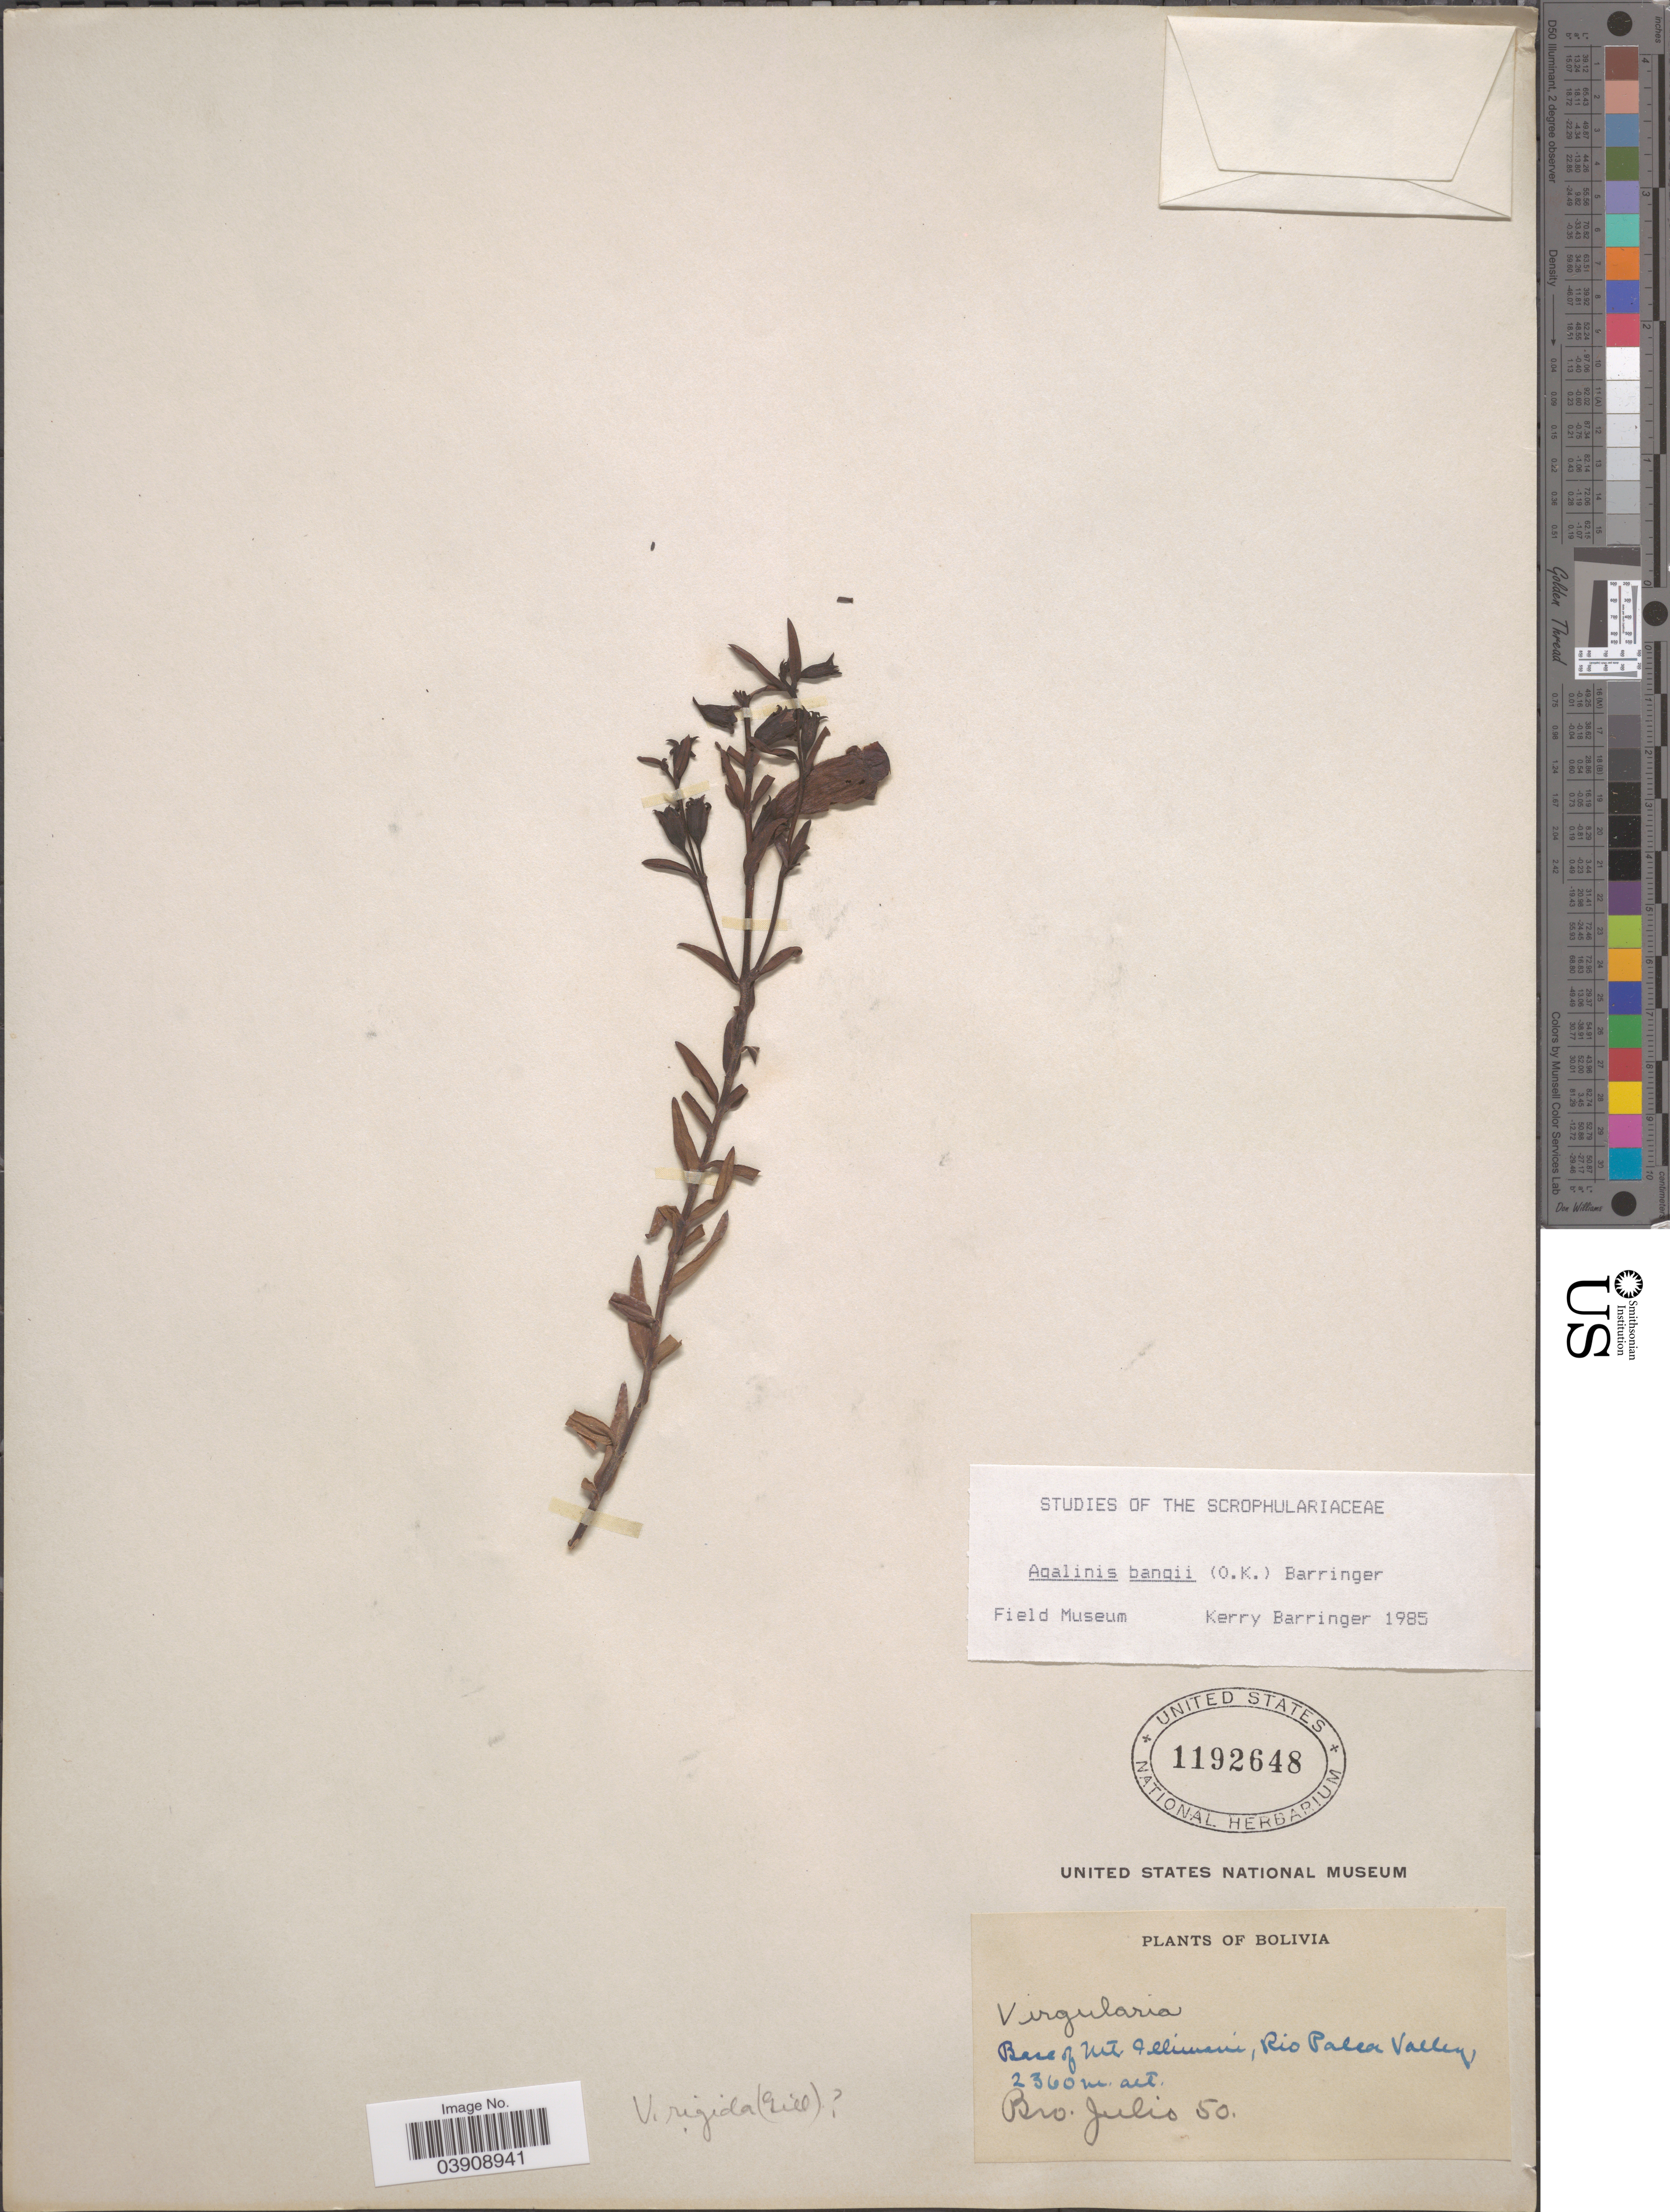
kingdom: Plantae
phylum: Tracheophyta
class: Magnoliopsida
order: Lamiales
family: Orobanchaceae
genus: Agalinis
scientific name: Agalinis bangii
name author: (Kuntze) Barringer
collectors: Bro. Julio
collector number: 50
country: Bolivia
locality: Base of Mt. Illimani, Rio Palca Valley.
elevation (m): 2360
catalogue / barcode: US 1192648